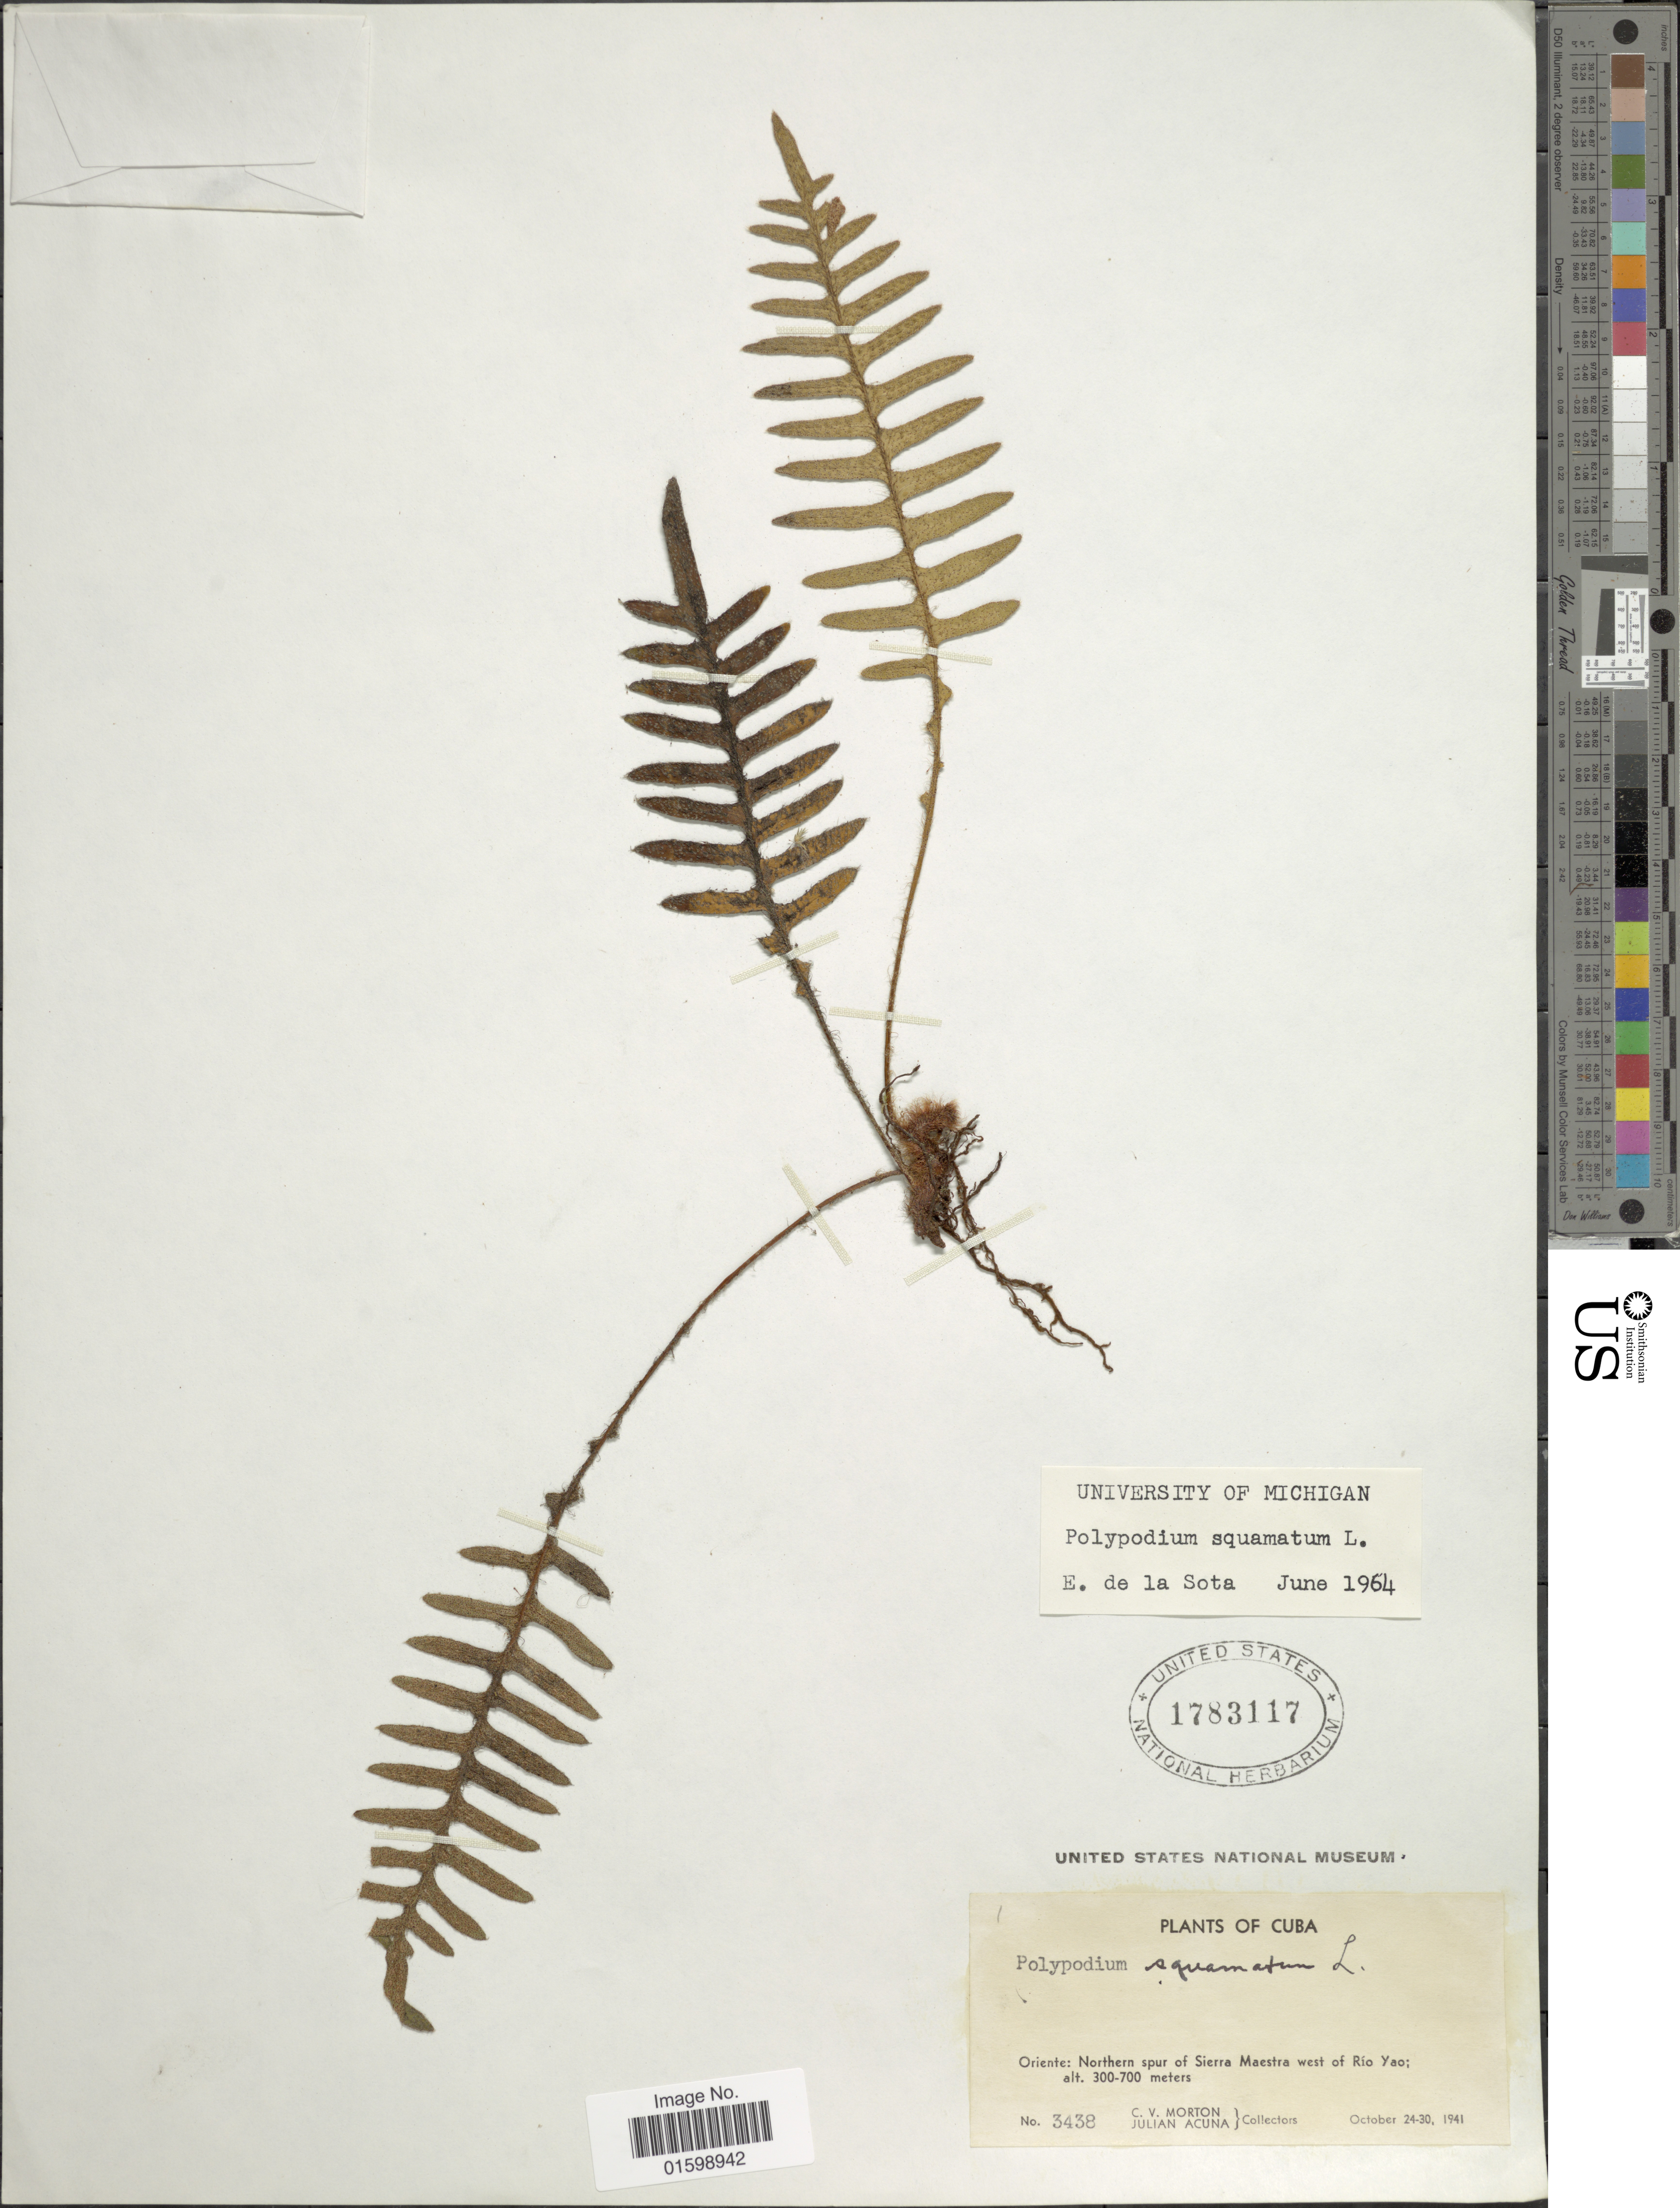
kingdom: Plantae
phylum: Tracheophyta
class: Polypodiopsida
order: Polypodiales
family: Polypodiaceae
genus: Pleopeltis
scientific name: Pleopeltis squamata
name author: (L.) J. Sm.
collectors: C. V. Morton & J. B. Acuña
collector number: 3438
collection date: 1941-10-24/1941-10-30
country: Cuba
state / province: Oriente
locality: Northern spur of Sierra Maestra west of Río Yao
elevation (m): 300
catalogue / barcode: US 1783117